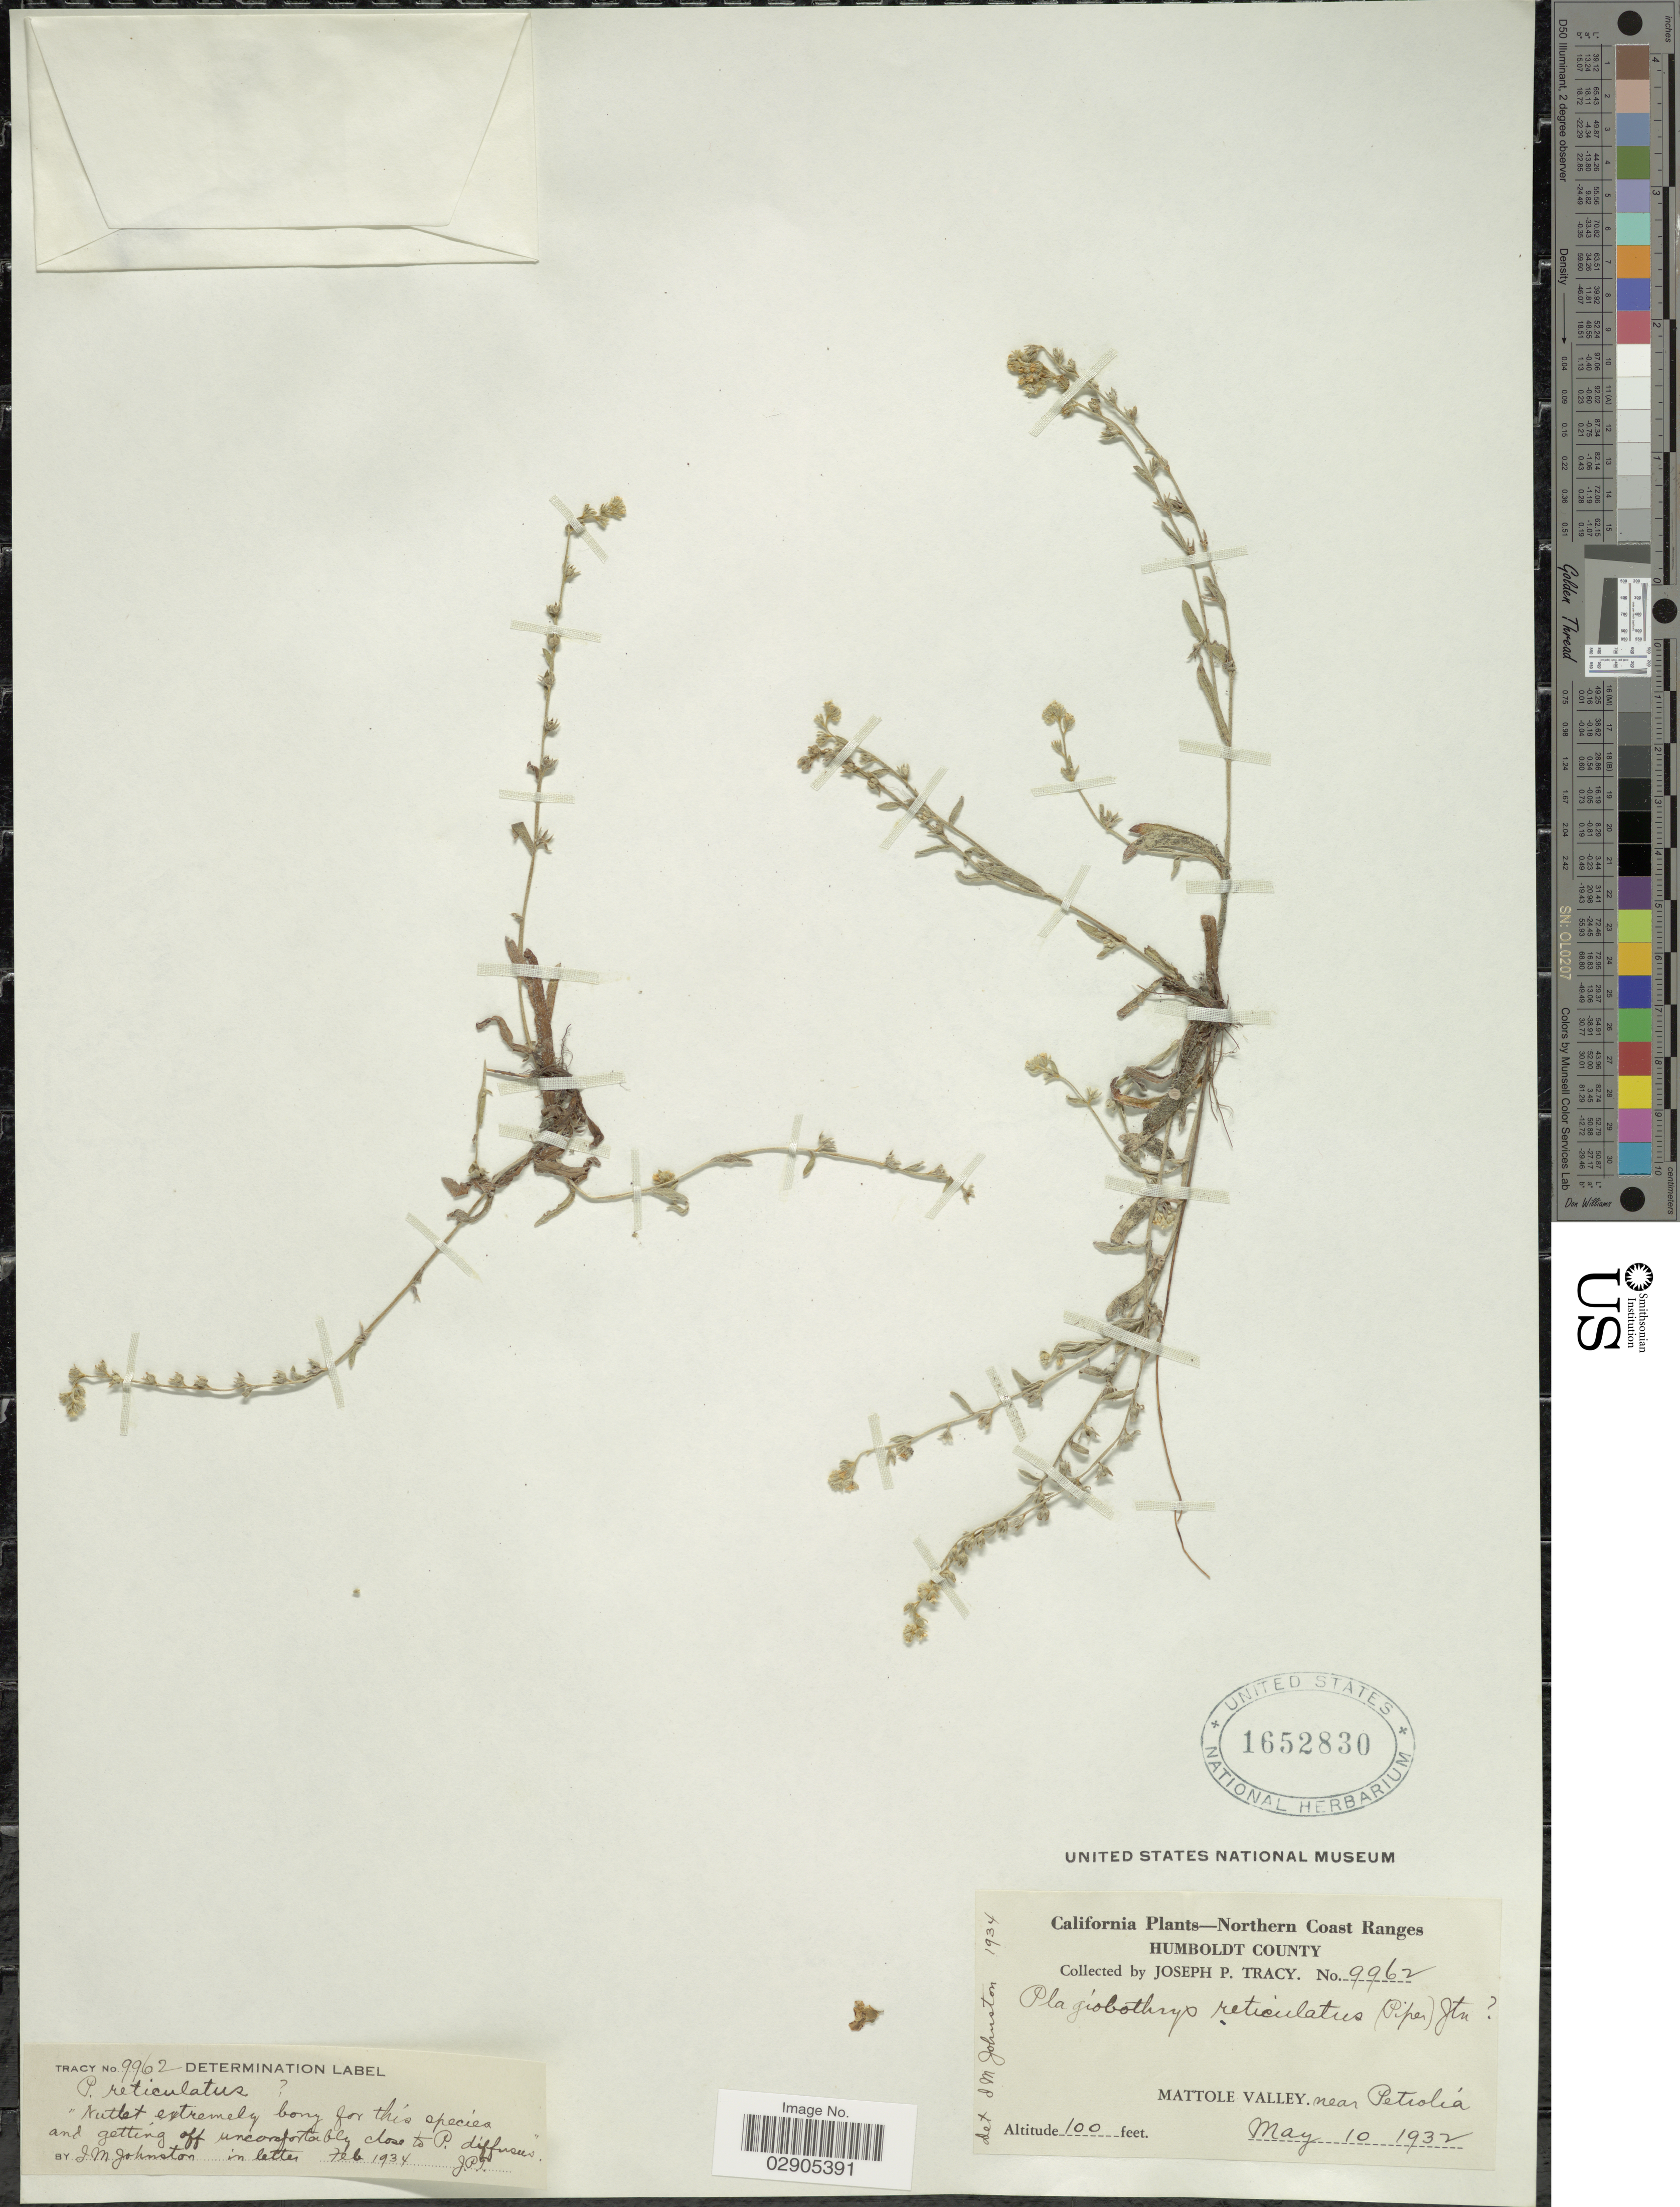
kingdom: Plantae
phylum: Tracheophyta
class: Magnoliopsida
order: Boraginales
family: Boraginaceae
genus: Allocarya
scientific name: Allocarya reticulata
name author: Piper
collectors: J. Tracy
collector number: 9962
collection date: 1932-05-10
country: United States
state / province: California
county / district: Humboldt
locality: Northern Coast Ranges. Humboldt County. Mattolle Valley near Petrolia.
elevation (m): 30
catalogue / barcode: US 1652830